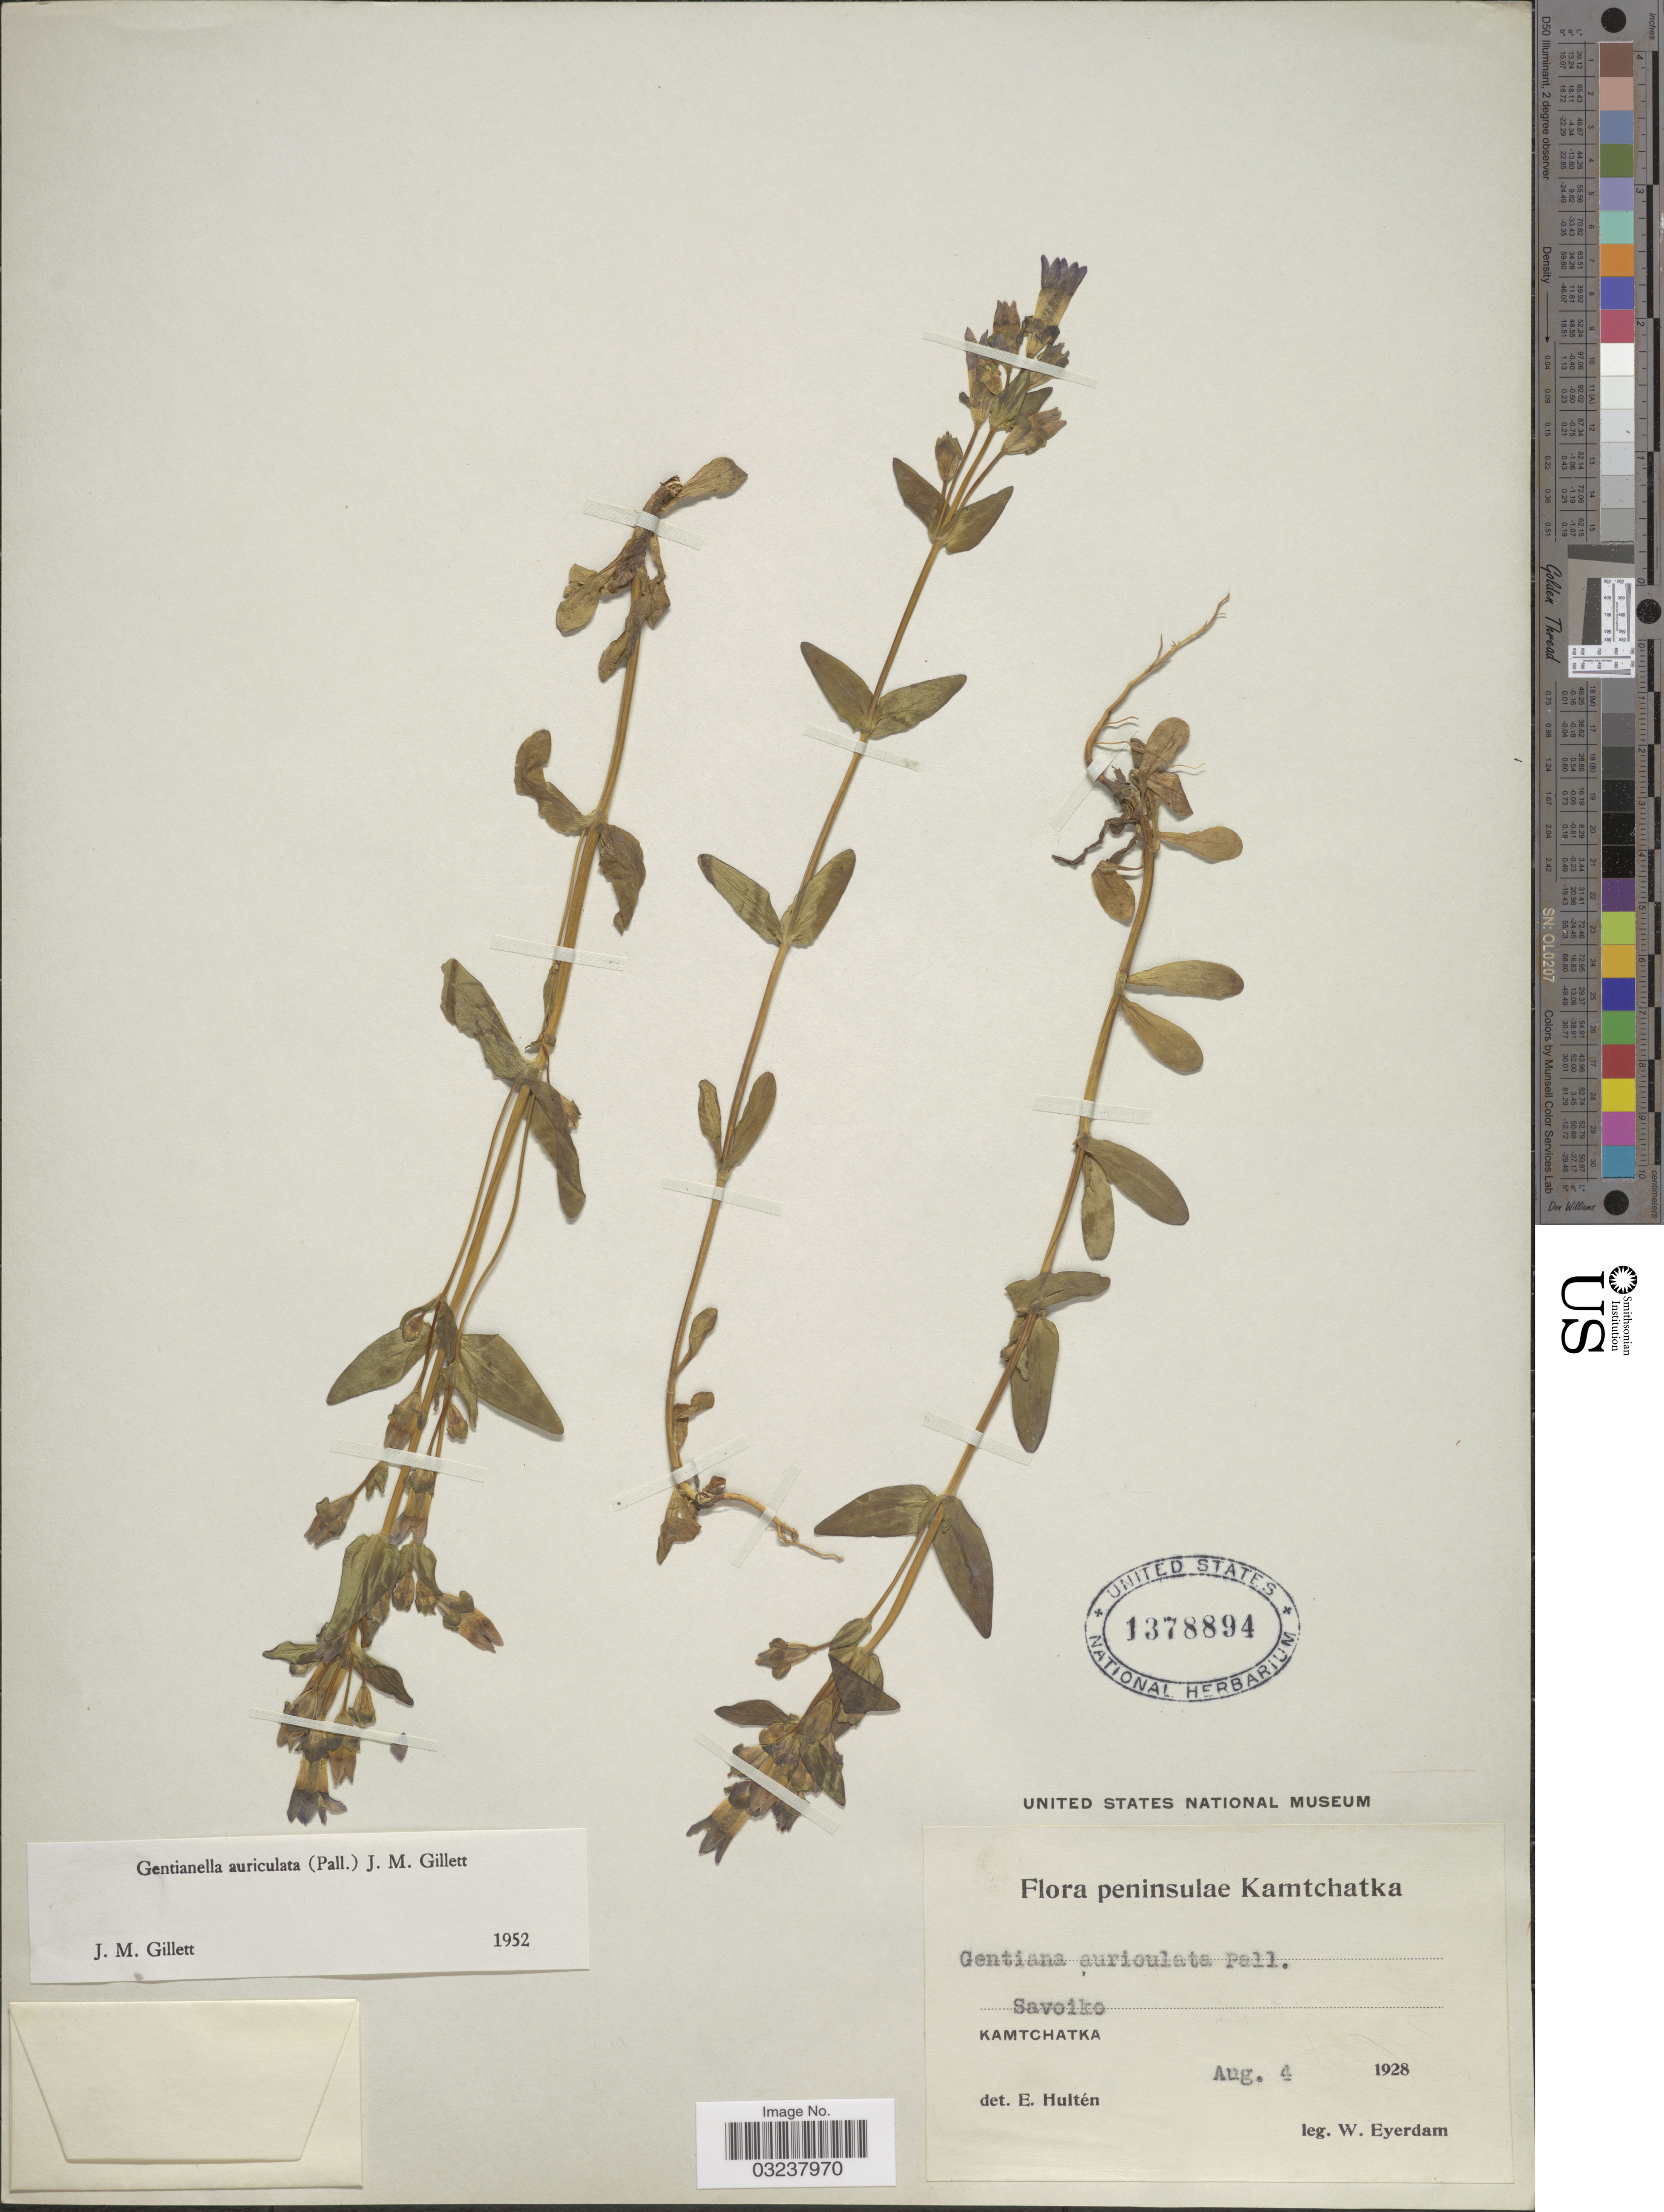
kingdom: Plantae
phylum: Tracheophyta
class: Magnoliopsida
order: Gentianales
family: Gentianaceae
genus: Gentianella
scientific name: Gentianella auriculata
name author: (Pall.) J.M. Gillett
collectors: W. J. Eyerdam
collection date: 1928-08-04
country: Russian Federation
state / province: Kamchatka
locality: Peninsulae Kamtchatka. Savoiko Kamtchatka.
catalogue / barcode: US 1378894